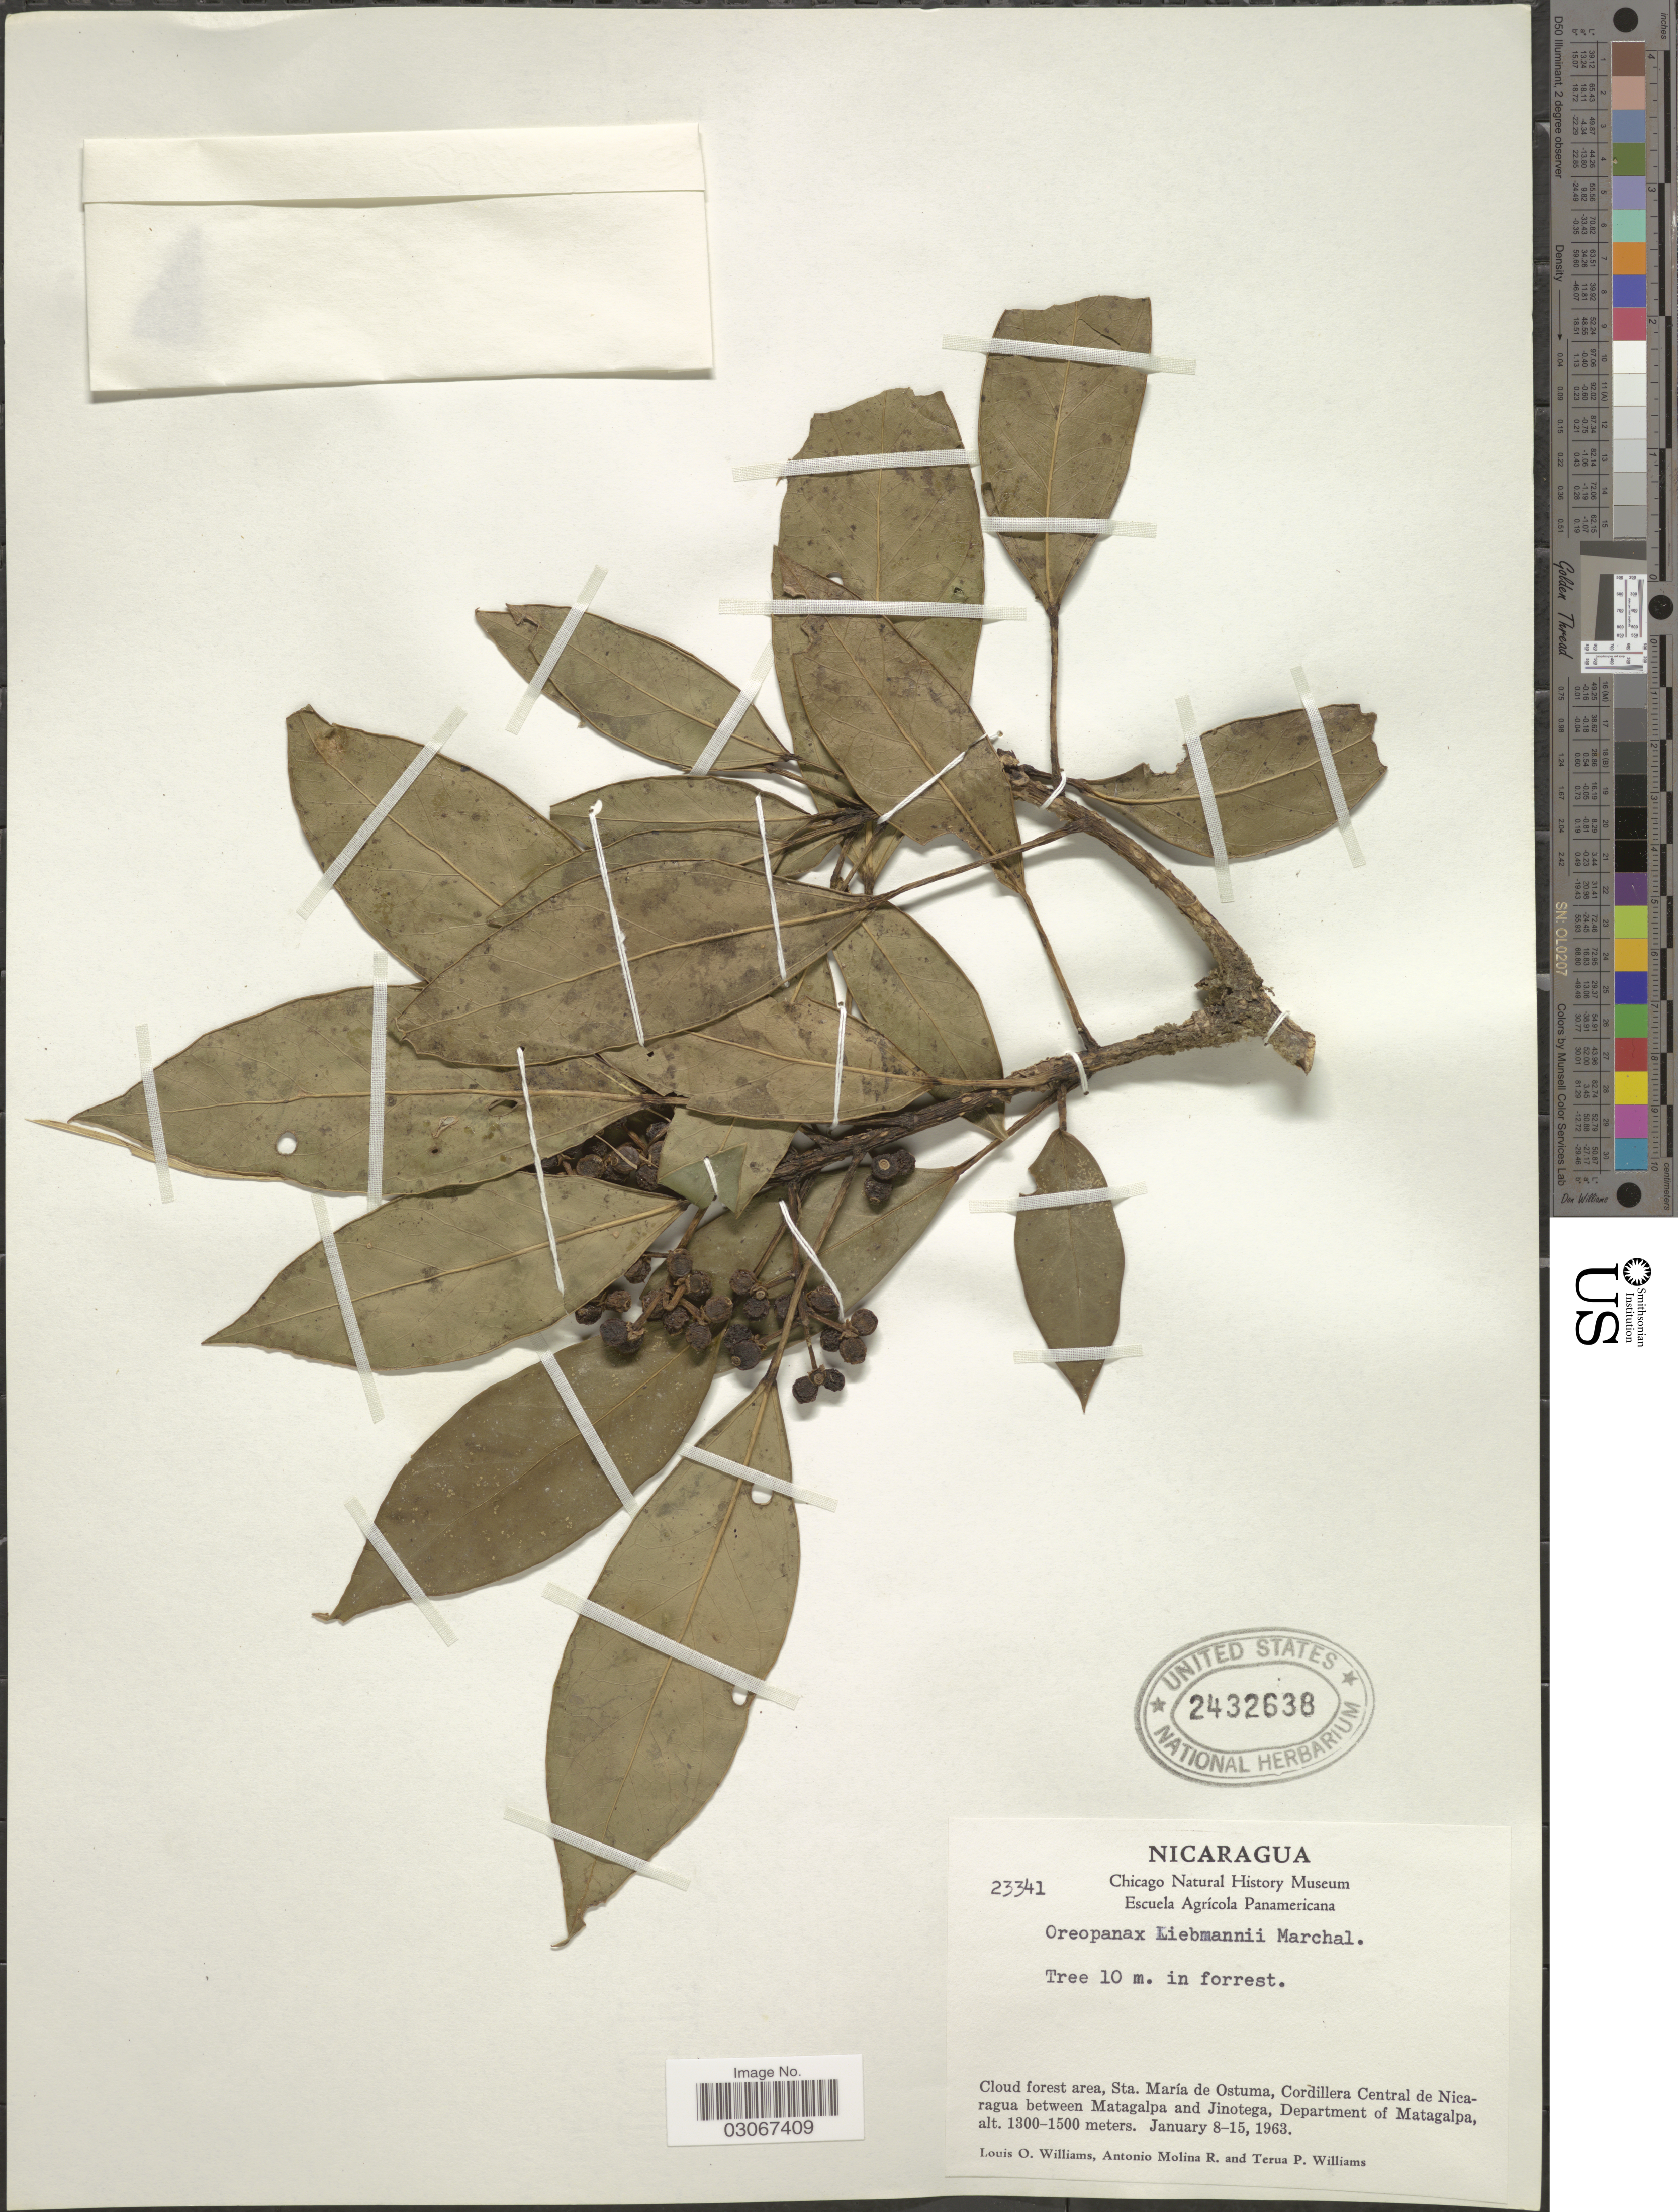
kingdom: Plantae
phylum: Tracheophyta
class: Magnoliopsida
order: Apiales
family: Araliaceae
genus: Oreopanax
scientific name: Oreopanax liebmannii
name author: Marchal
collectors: L. O. Williams, A. Molina R. & T. Williams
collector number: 23341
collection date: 1963-01-08/1963-01-15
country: Nicaragua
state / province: Matagalpa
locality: Cloud forest area, Sta. María de Ostuma, Cordillera Central de Nicaragua between Matagalpa and Jinotega, Department of Matagalpa.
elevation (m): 1300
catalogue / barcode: US 2432638